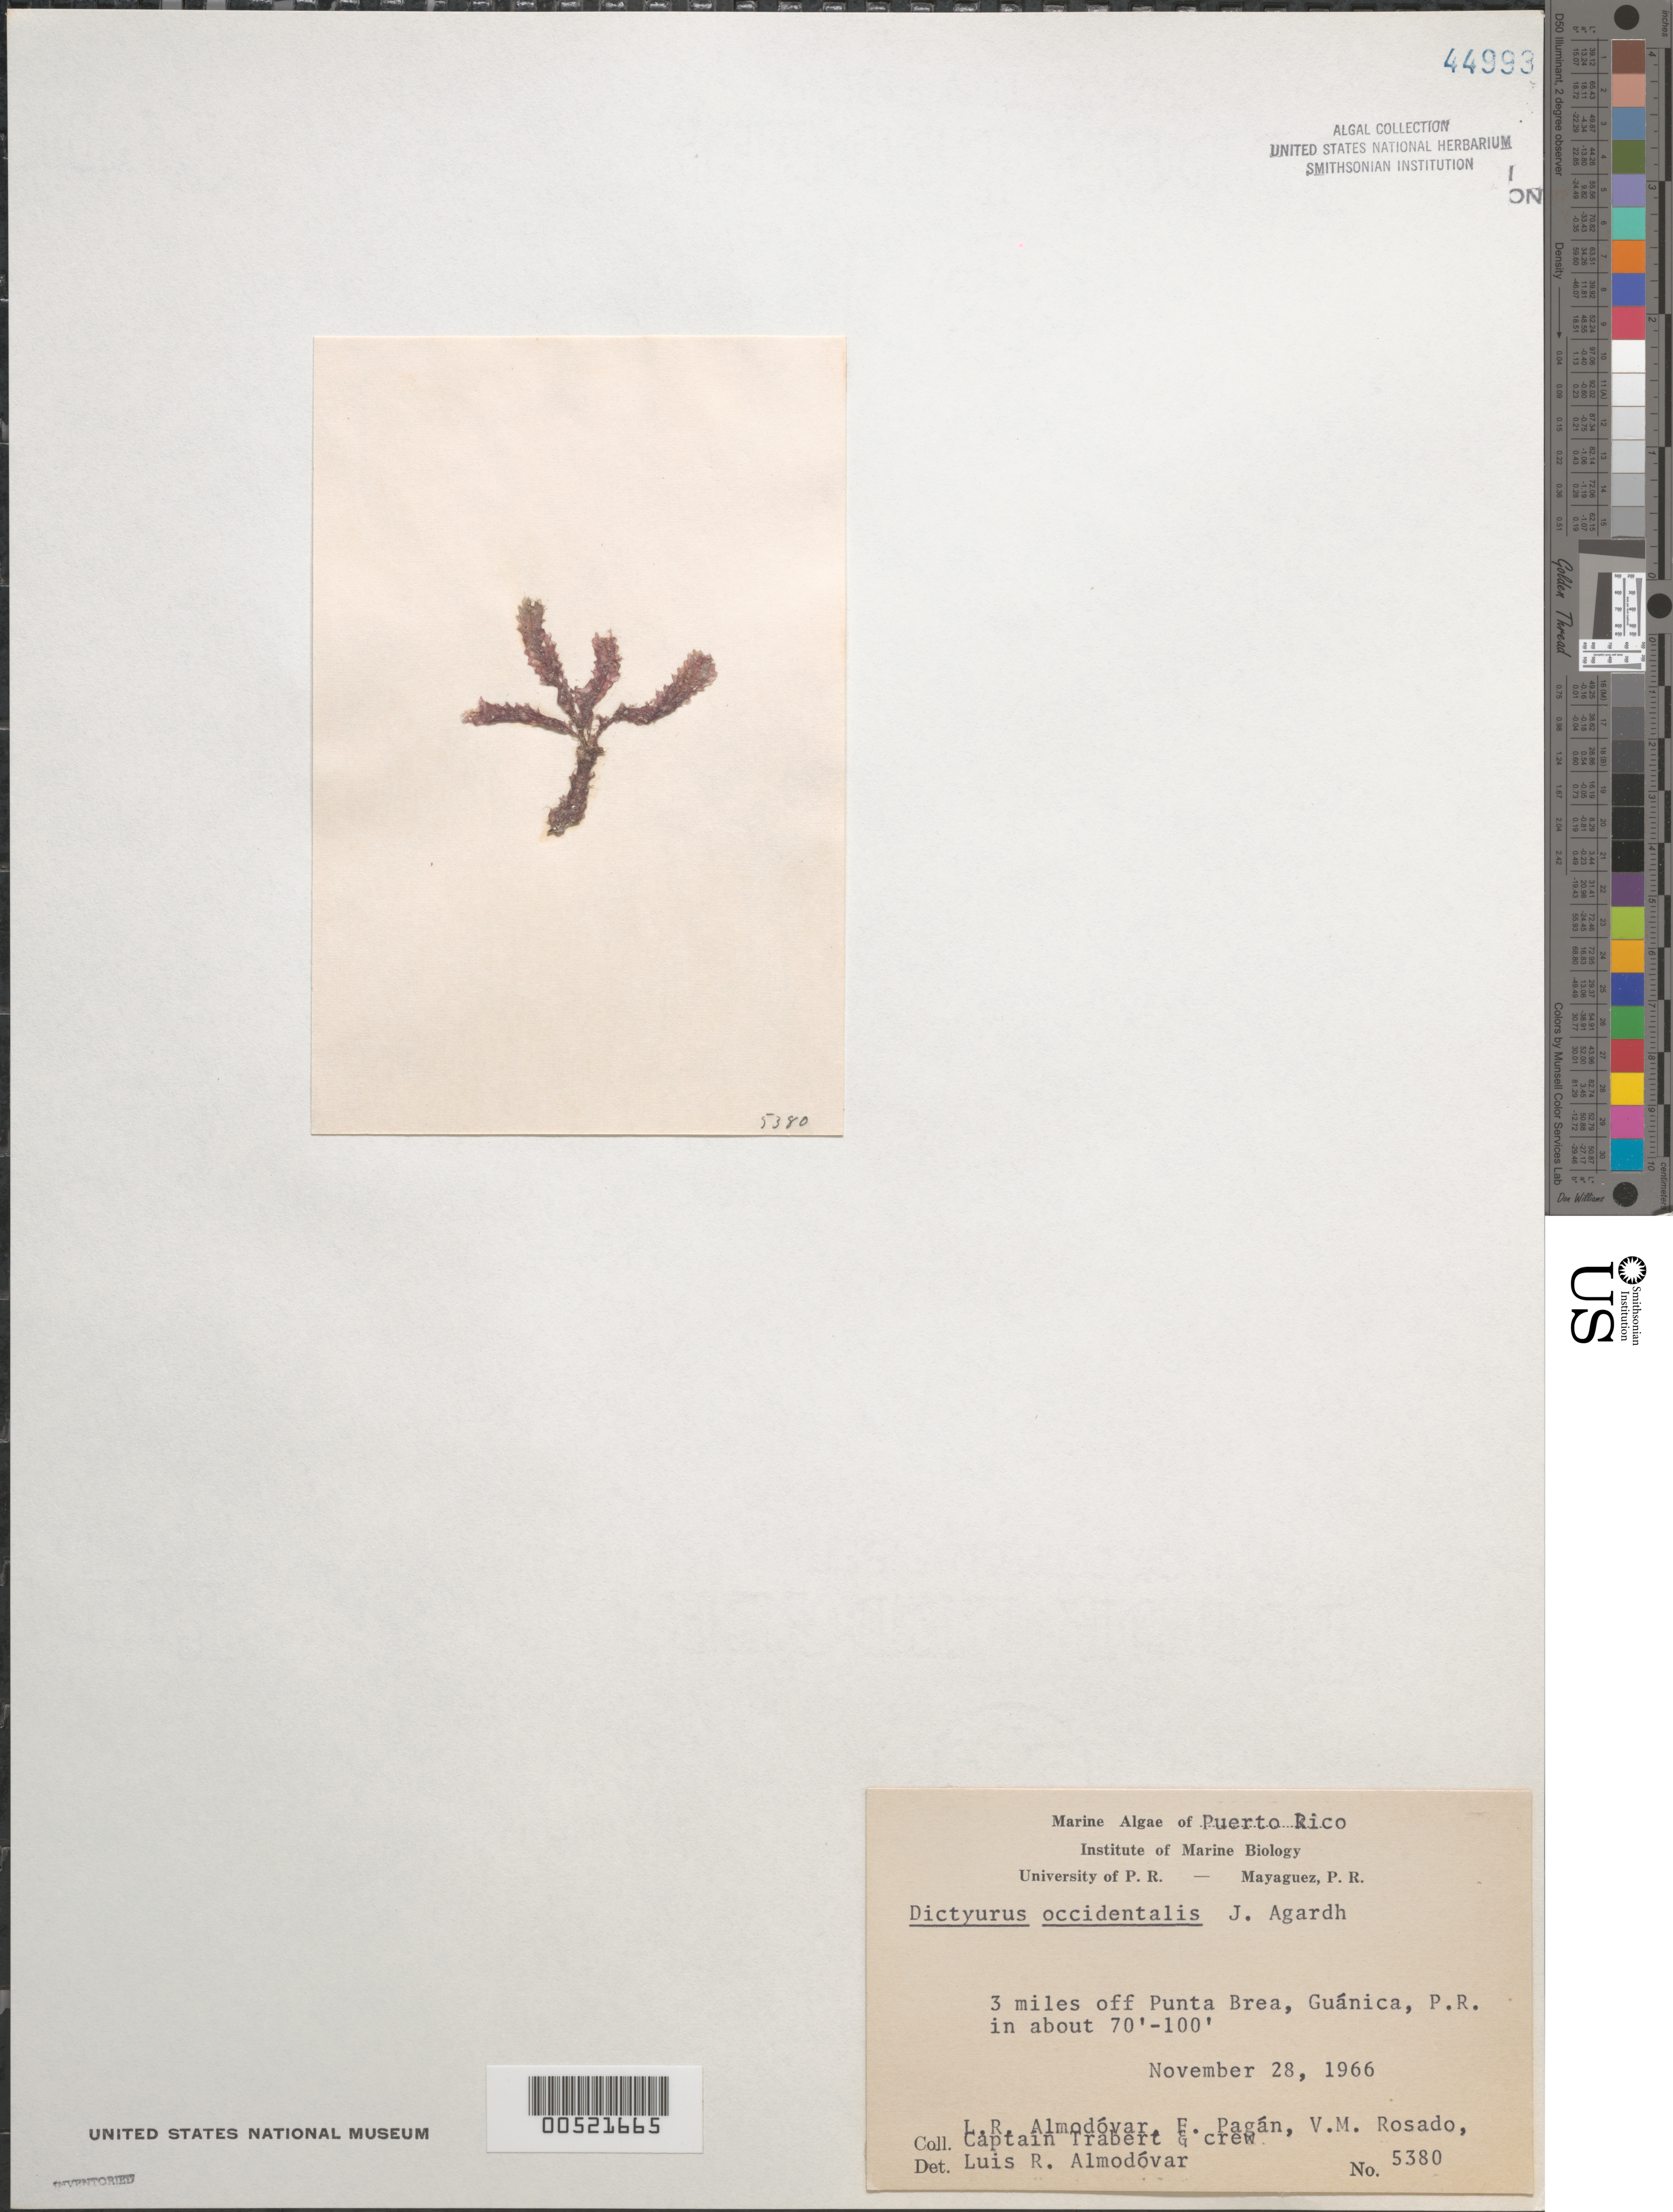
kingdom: Plantae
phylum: Rhodophyta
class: Florideophyceae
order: Ceramiales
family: Dasyaceae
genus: Dictyurus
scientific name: Dictyurus occidentalis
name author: J. Agardh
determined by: Almodovar, L. R.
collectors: L. Almodovar, F. Pagan, V. Rosado, C. Trabert & Crew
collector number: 5380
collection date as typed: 28 Nov 1966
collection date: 1966-11-28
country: Puerto Rico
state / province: Guanica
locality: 3 miles off Punta Brea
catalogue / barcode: US 44993